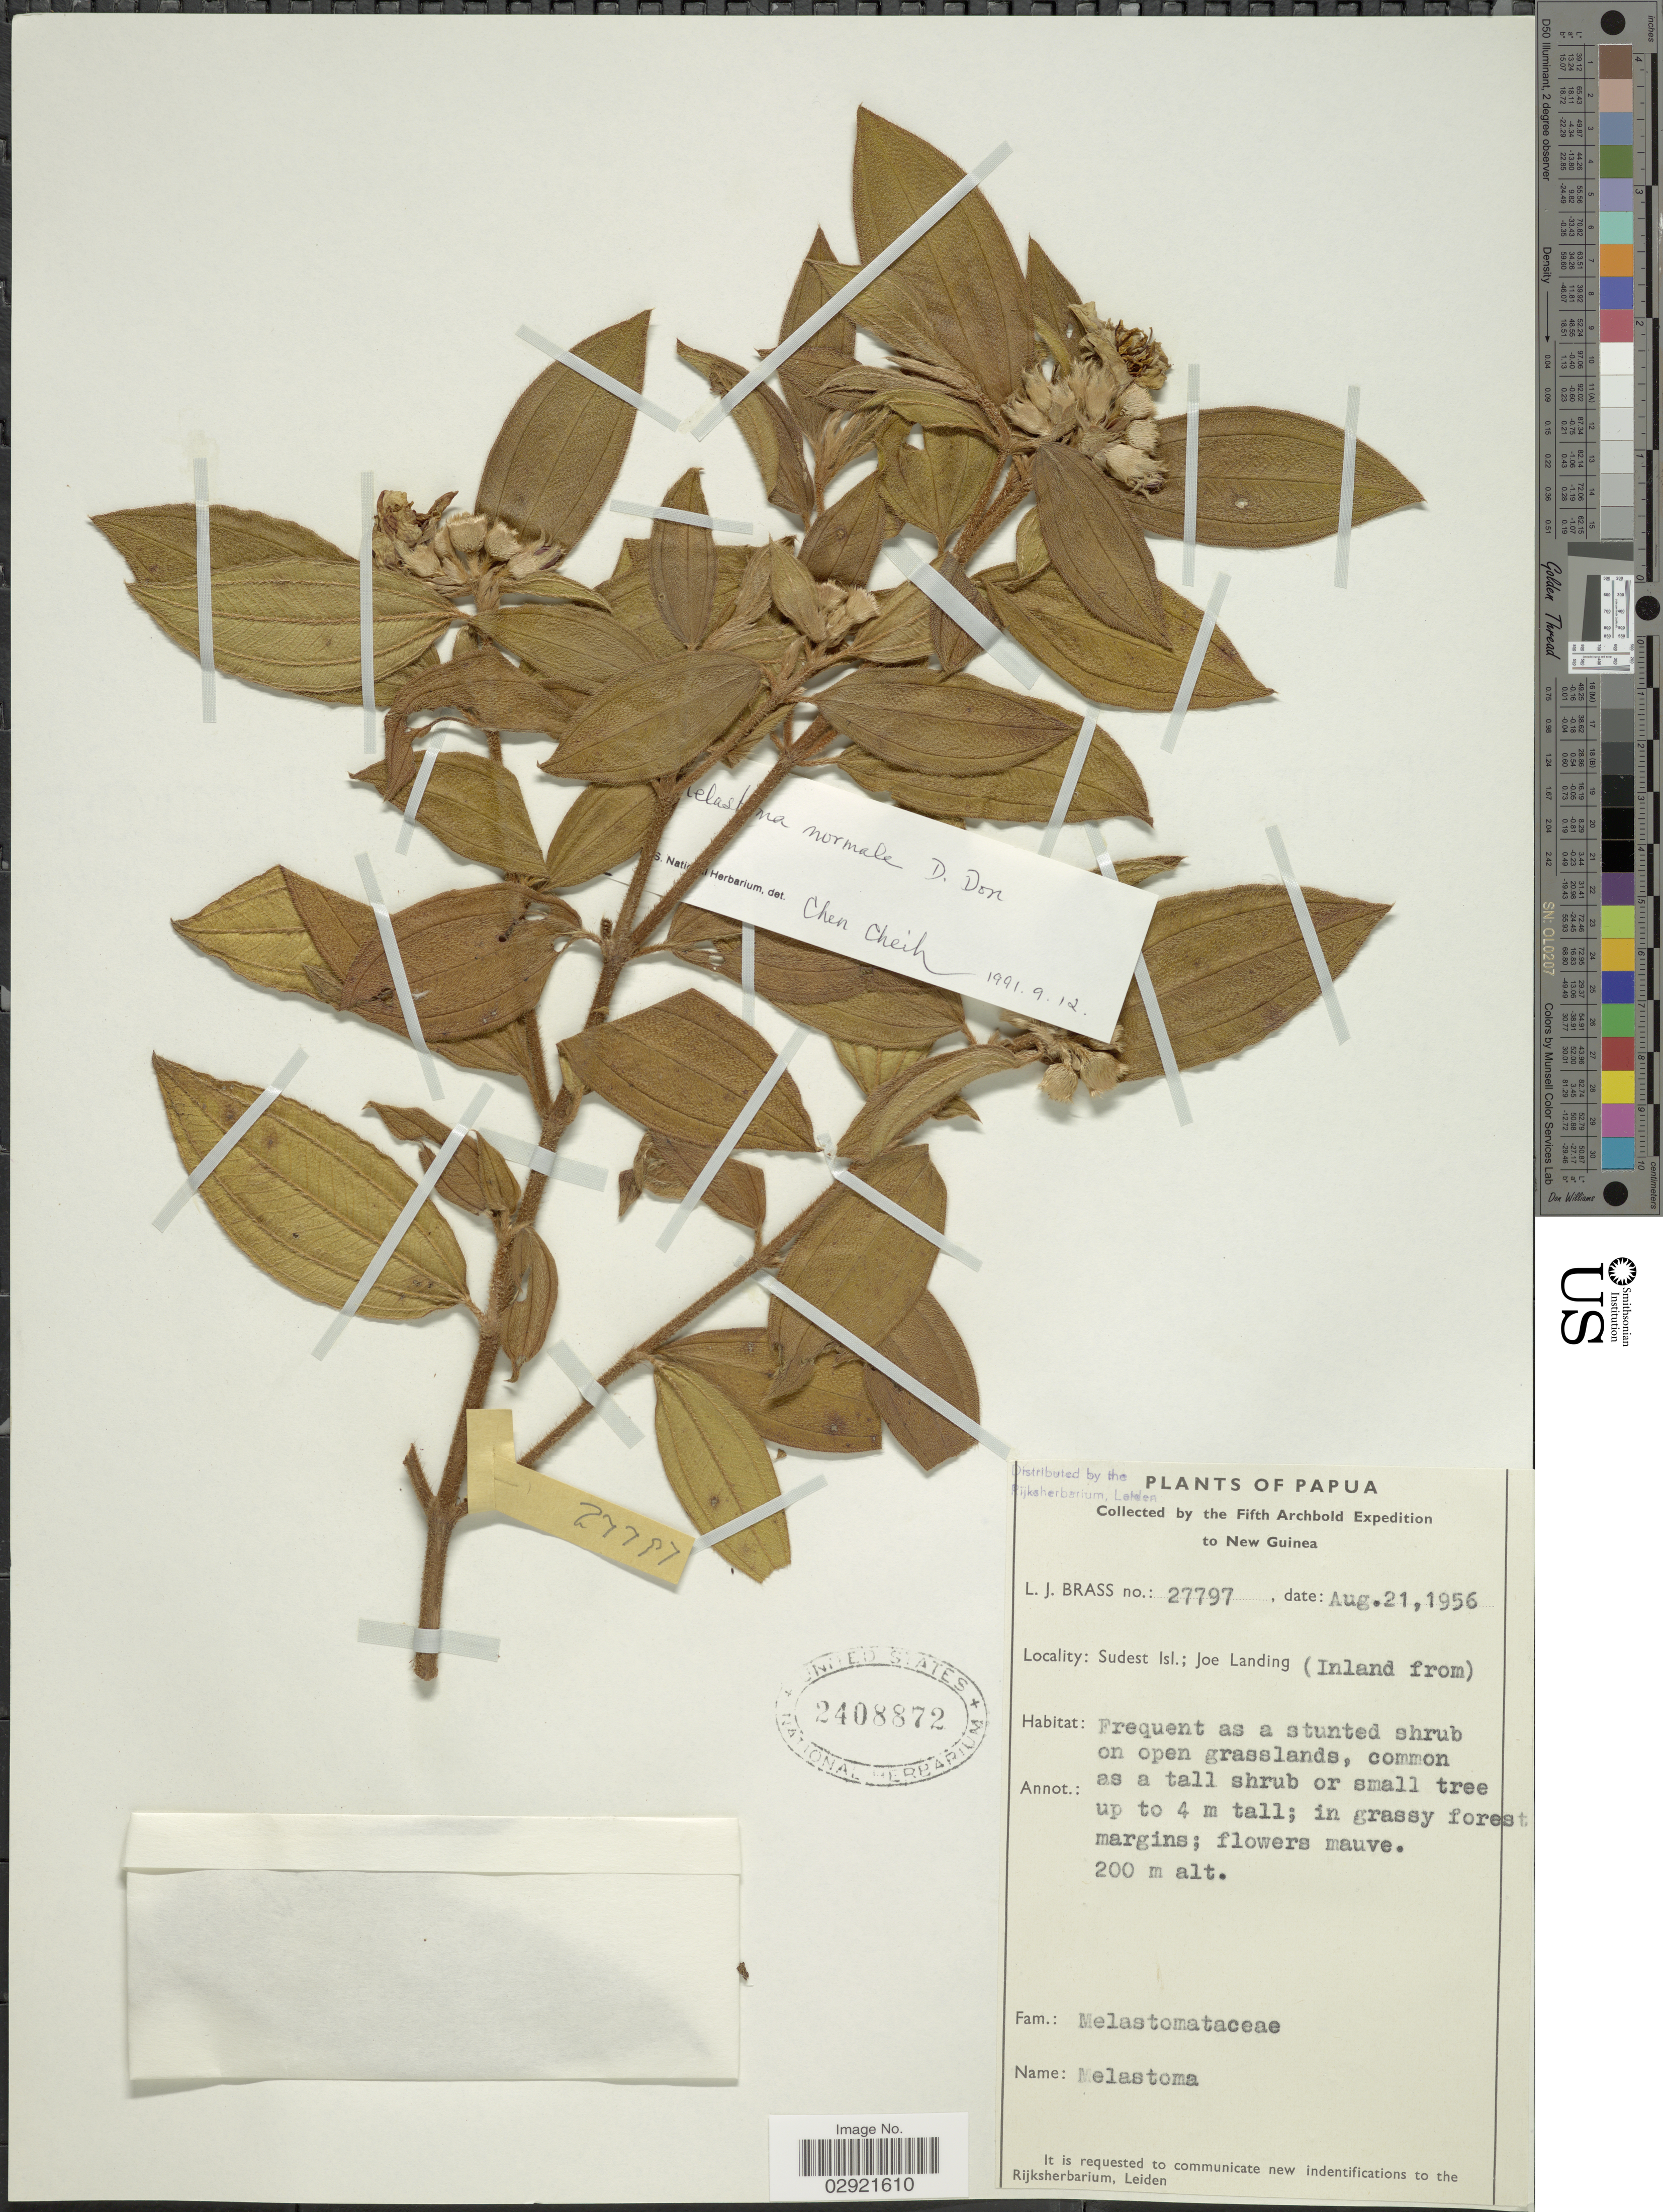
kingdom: Plantae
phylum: Tracheophyta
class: Magnoliopsida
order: Myrtales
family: Melastomataceae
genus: Melastoma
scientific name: Melastoma malabathricum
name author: L.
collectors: L. J. Brass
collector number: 27797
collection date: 1956-08-21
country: Papua New Guinea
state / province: Milne Bay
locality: New Guinea. Sudest Isl.; Joe Landing (Inland from).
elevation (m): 200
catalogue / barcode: US 2408872